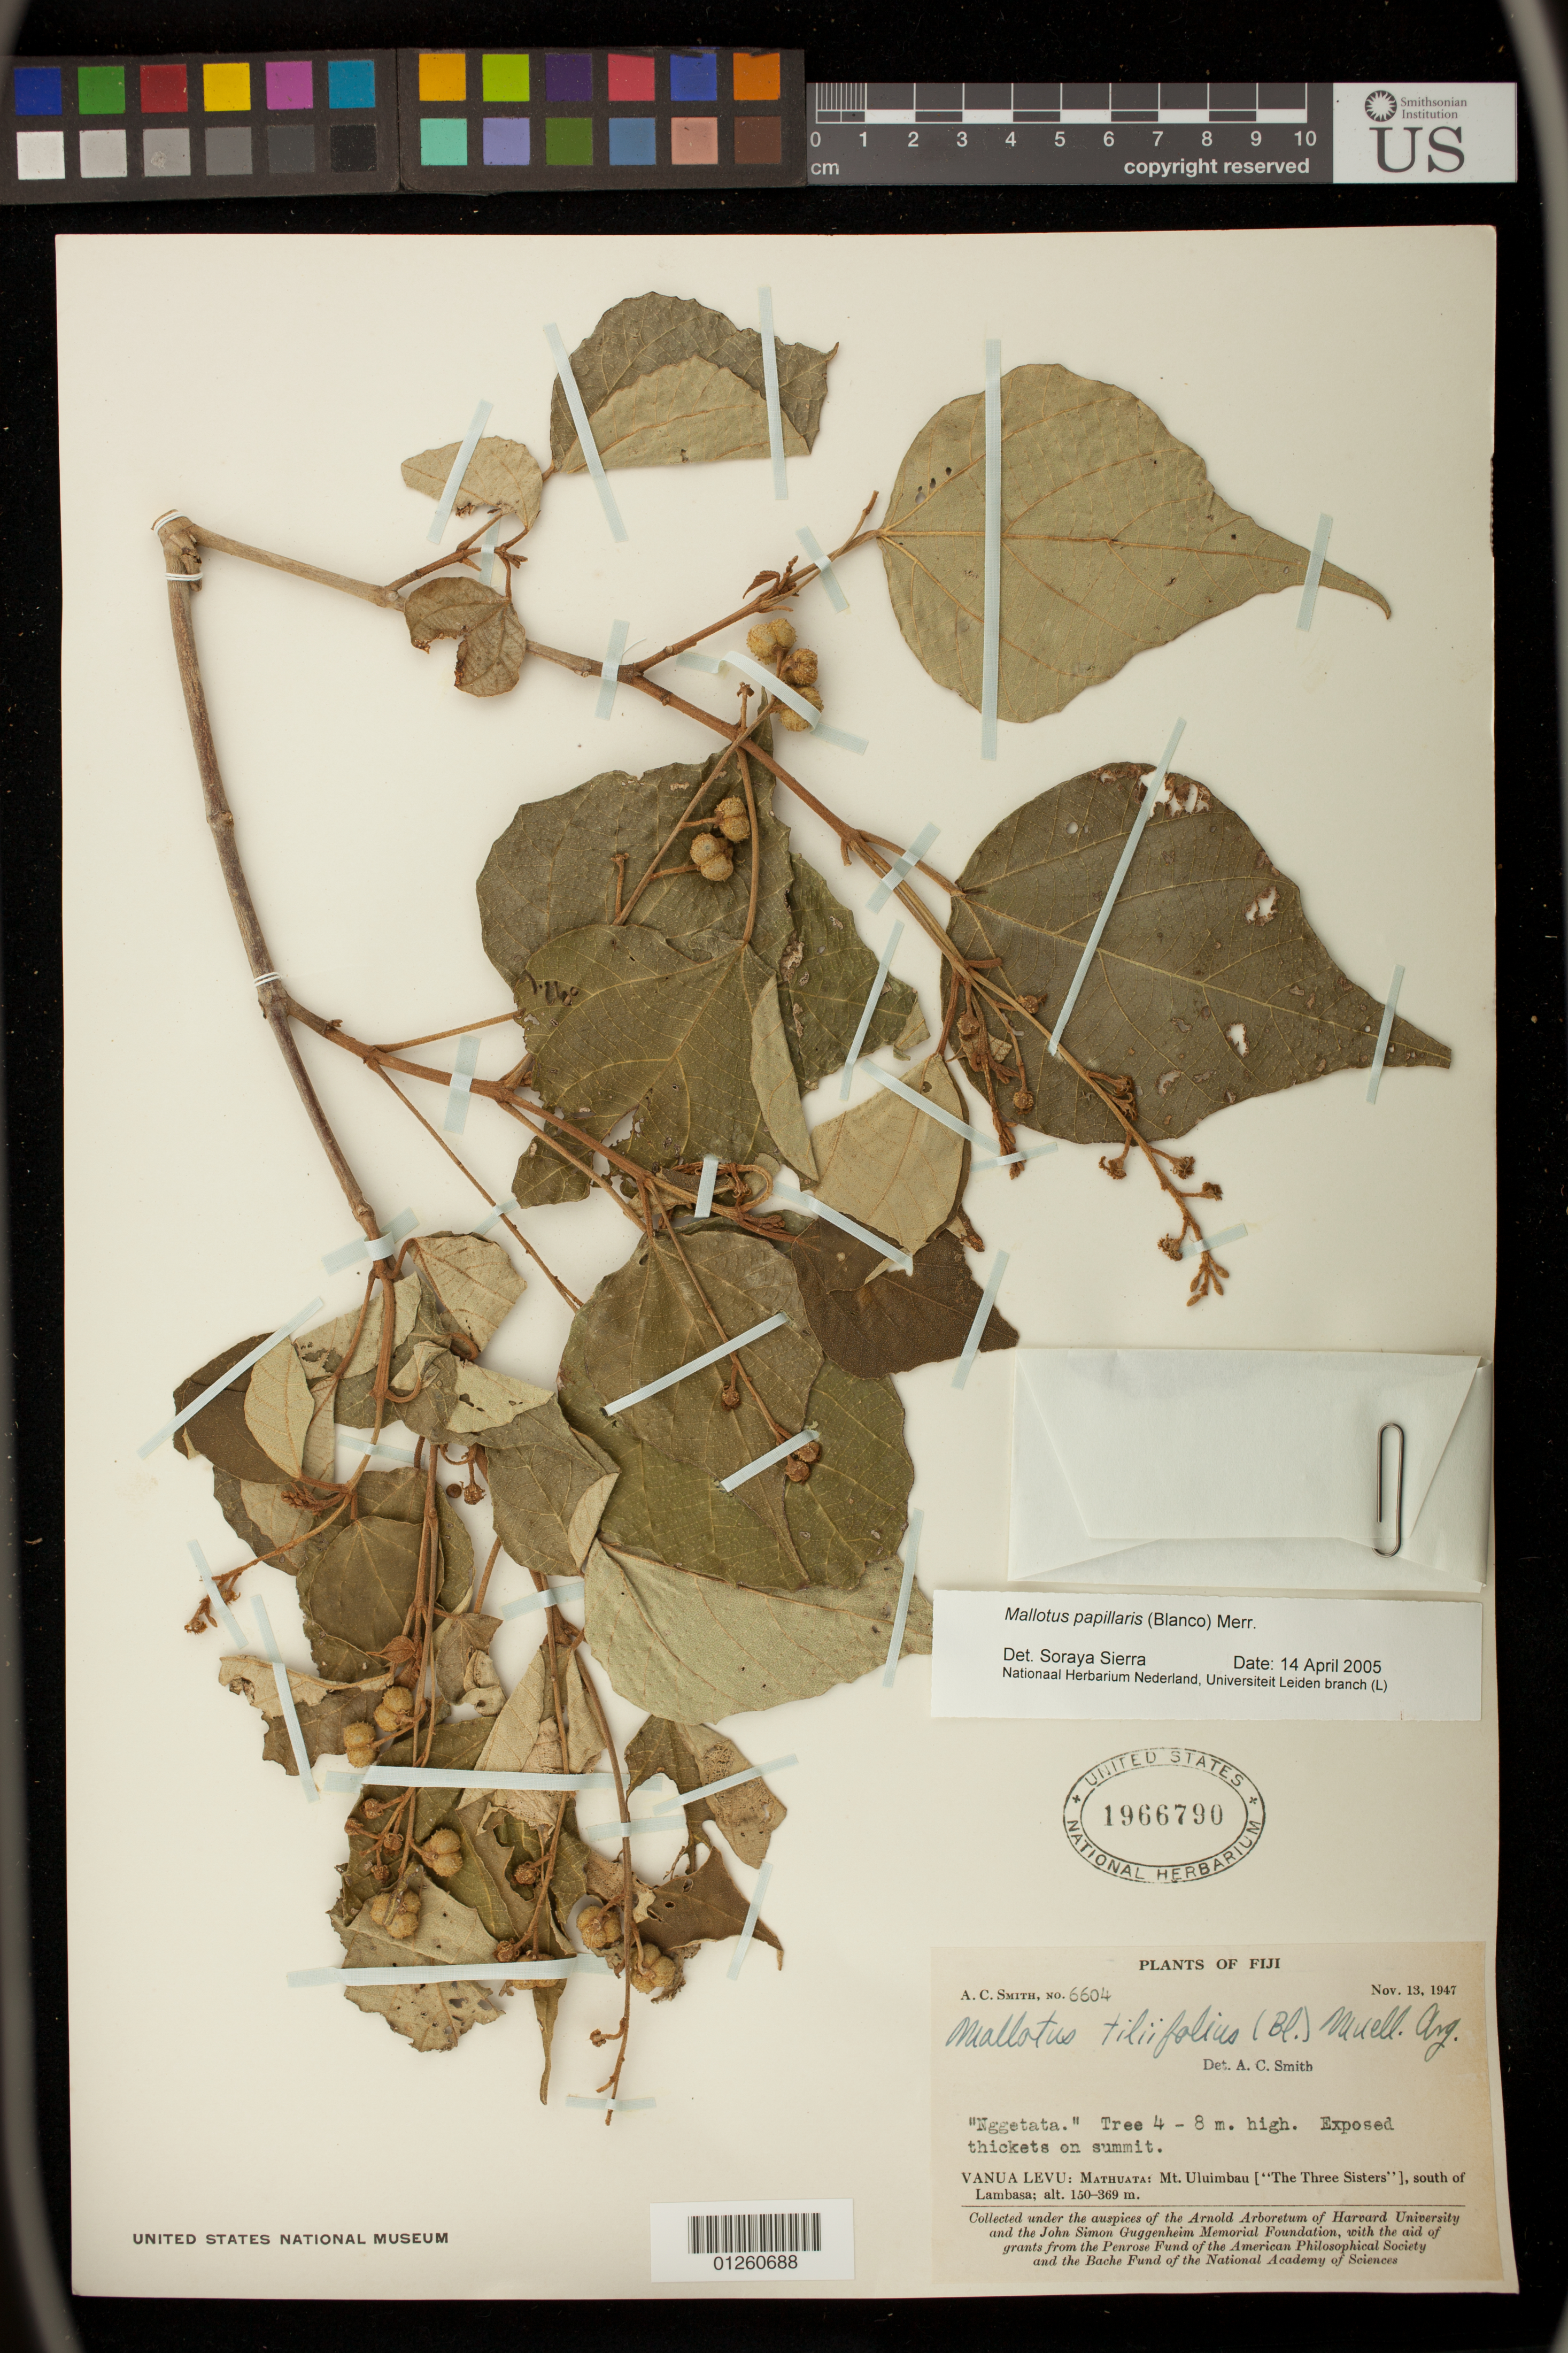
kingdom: Plantae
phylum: Tracheophyta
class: Magnoliopsida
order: Malpighiales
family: Euphorbiaceae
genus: Mallotus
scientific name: Mallotus papillaris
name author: (Blanco) Merr.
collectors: A. C. Smith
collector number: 6604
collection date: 1947-11-13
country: Fiji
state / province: Northern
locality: Vanua Levu: Mathuata: Mt. Uluimbau, south of Lambasa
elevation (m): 150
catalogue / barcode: US 1966790